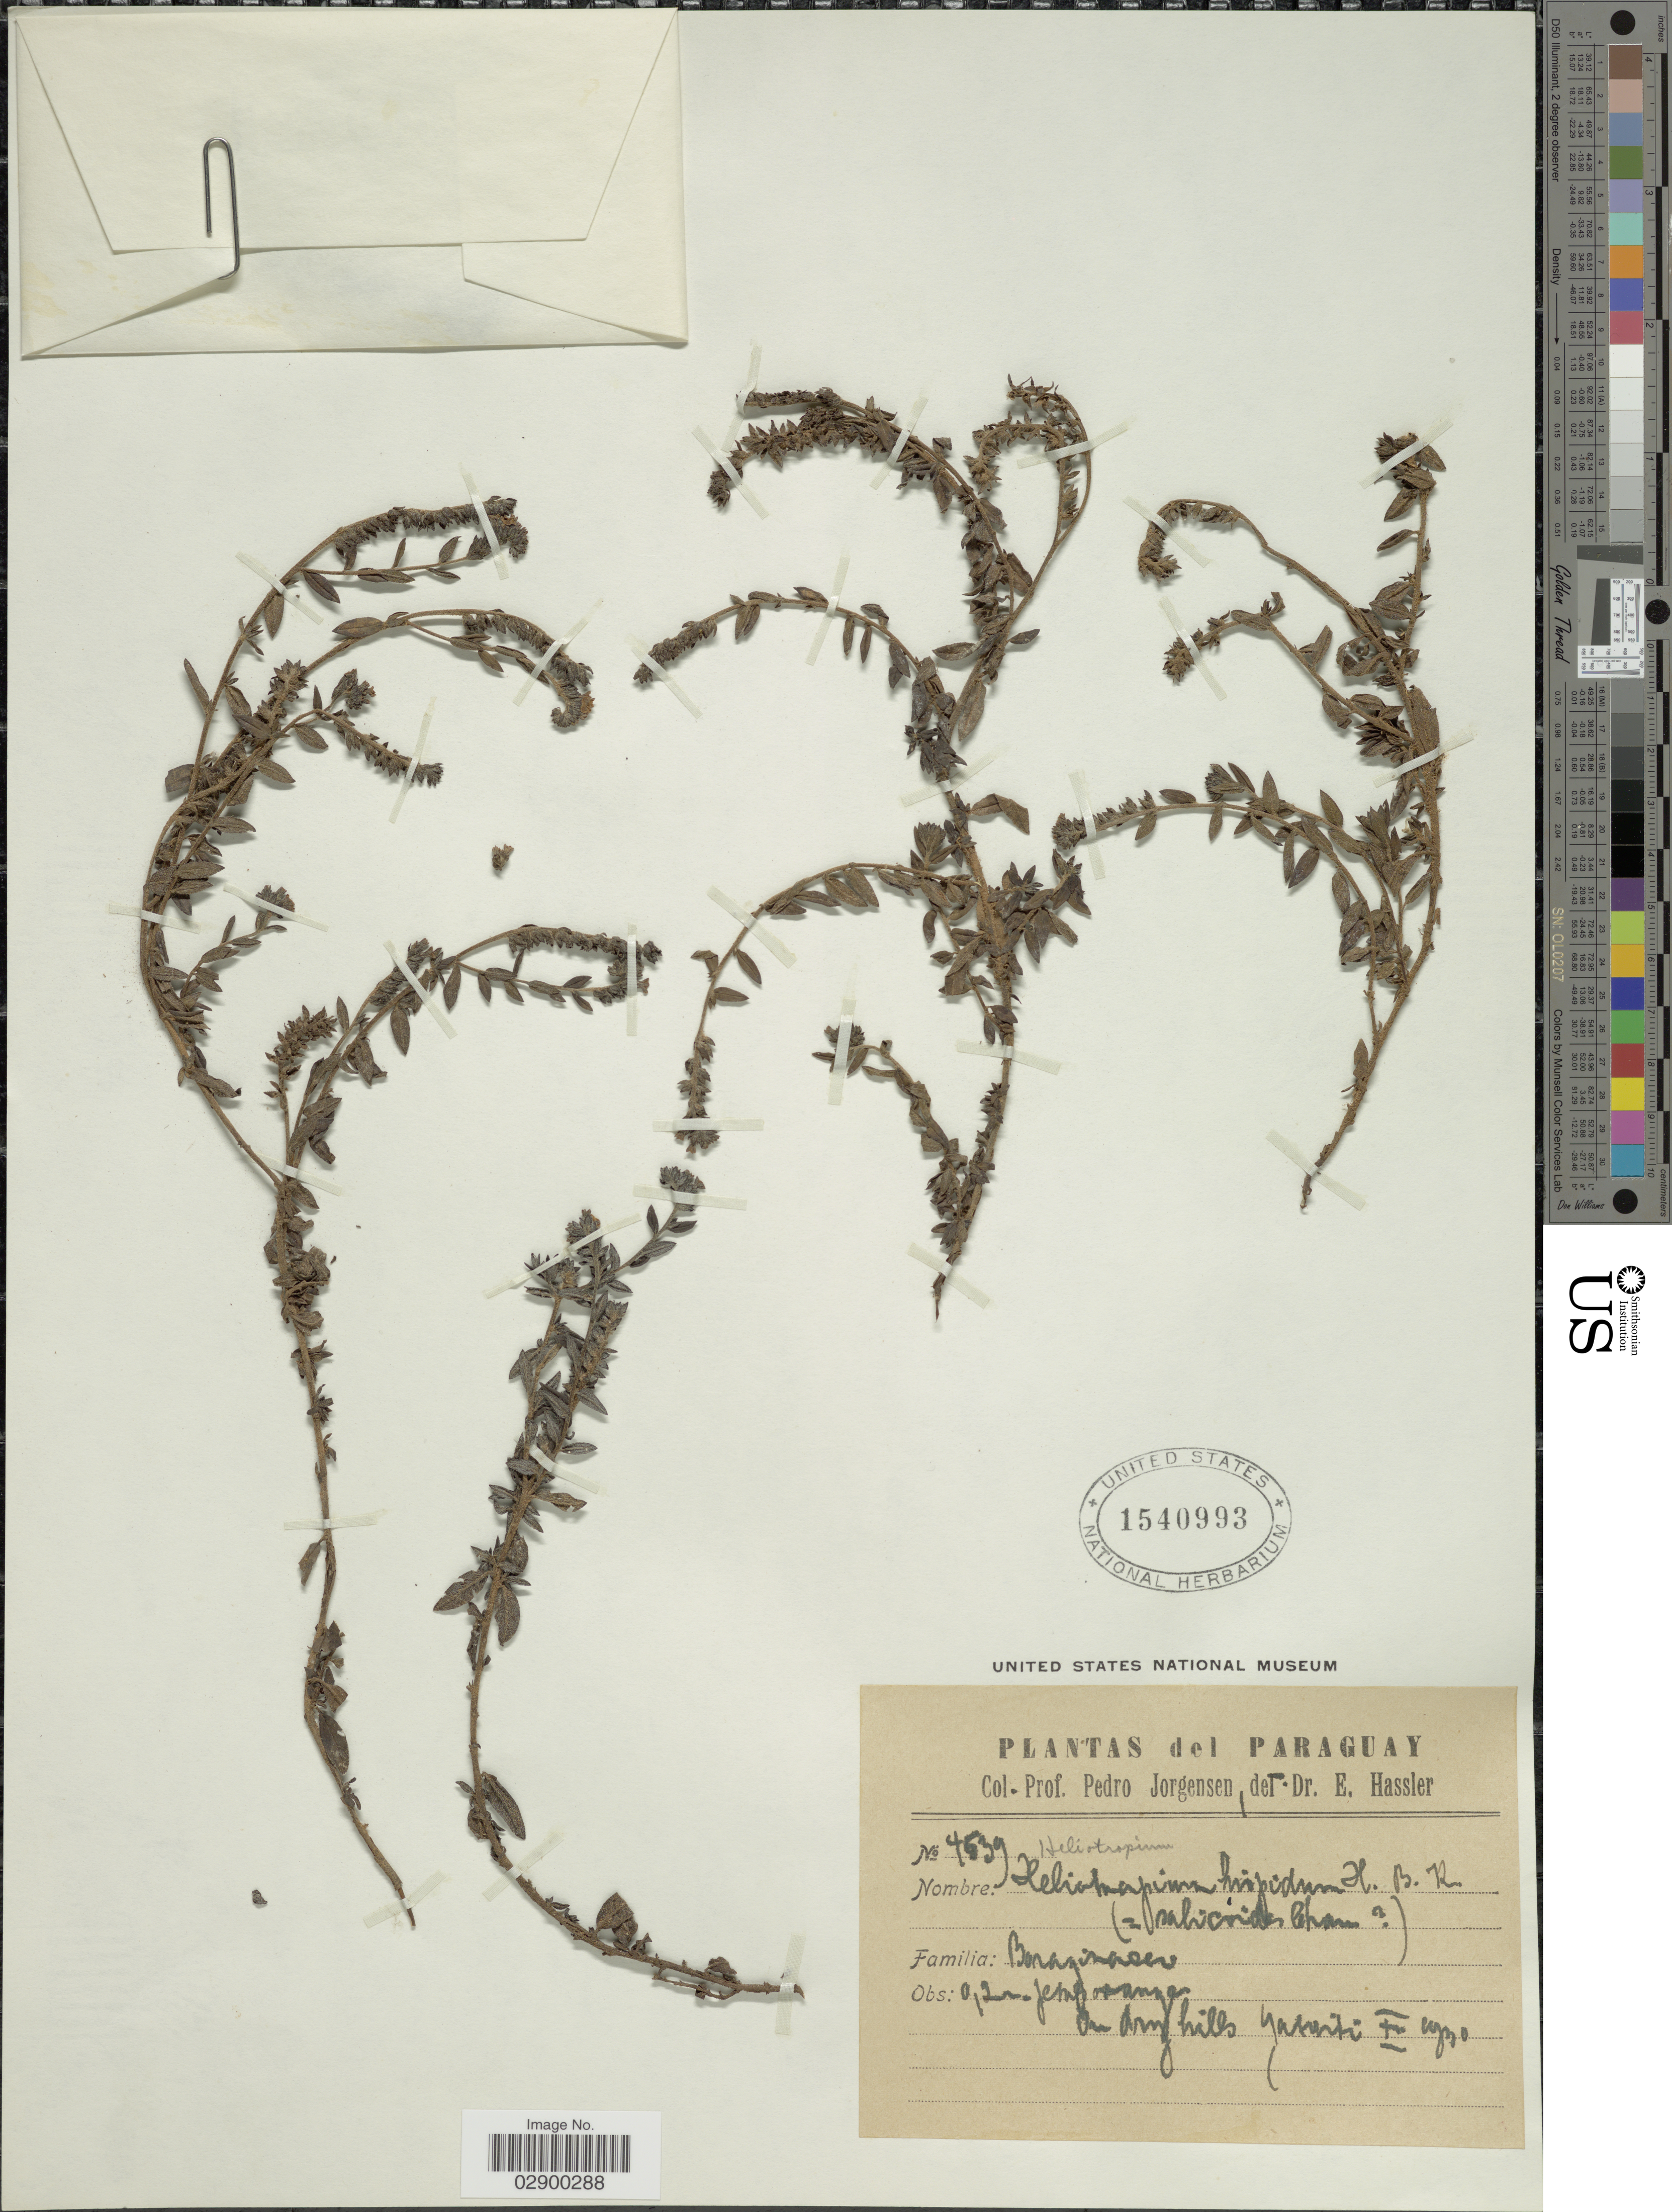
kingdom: Plantae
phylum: Tracheophyta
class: Magnoliopsida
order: Boraginales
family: Heliotropiaceae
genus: Heliotropium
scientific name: Heliotropium hispidum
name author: Kunth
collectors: P. Jörgensen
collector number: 4539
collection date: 1930-06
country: Paraguay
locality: On dry hills Yataiti.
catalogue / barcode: US 1540993